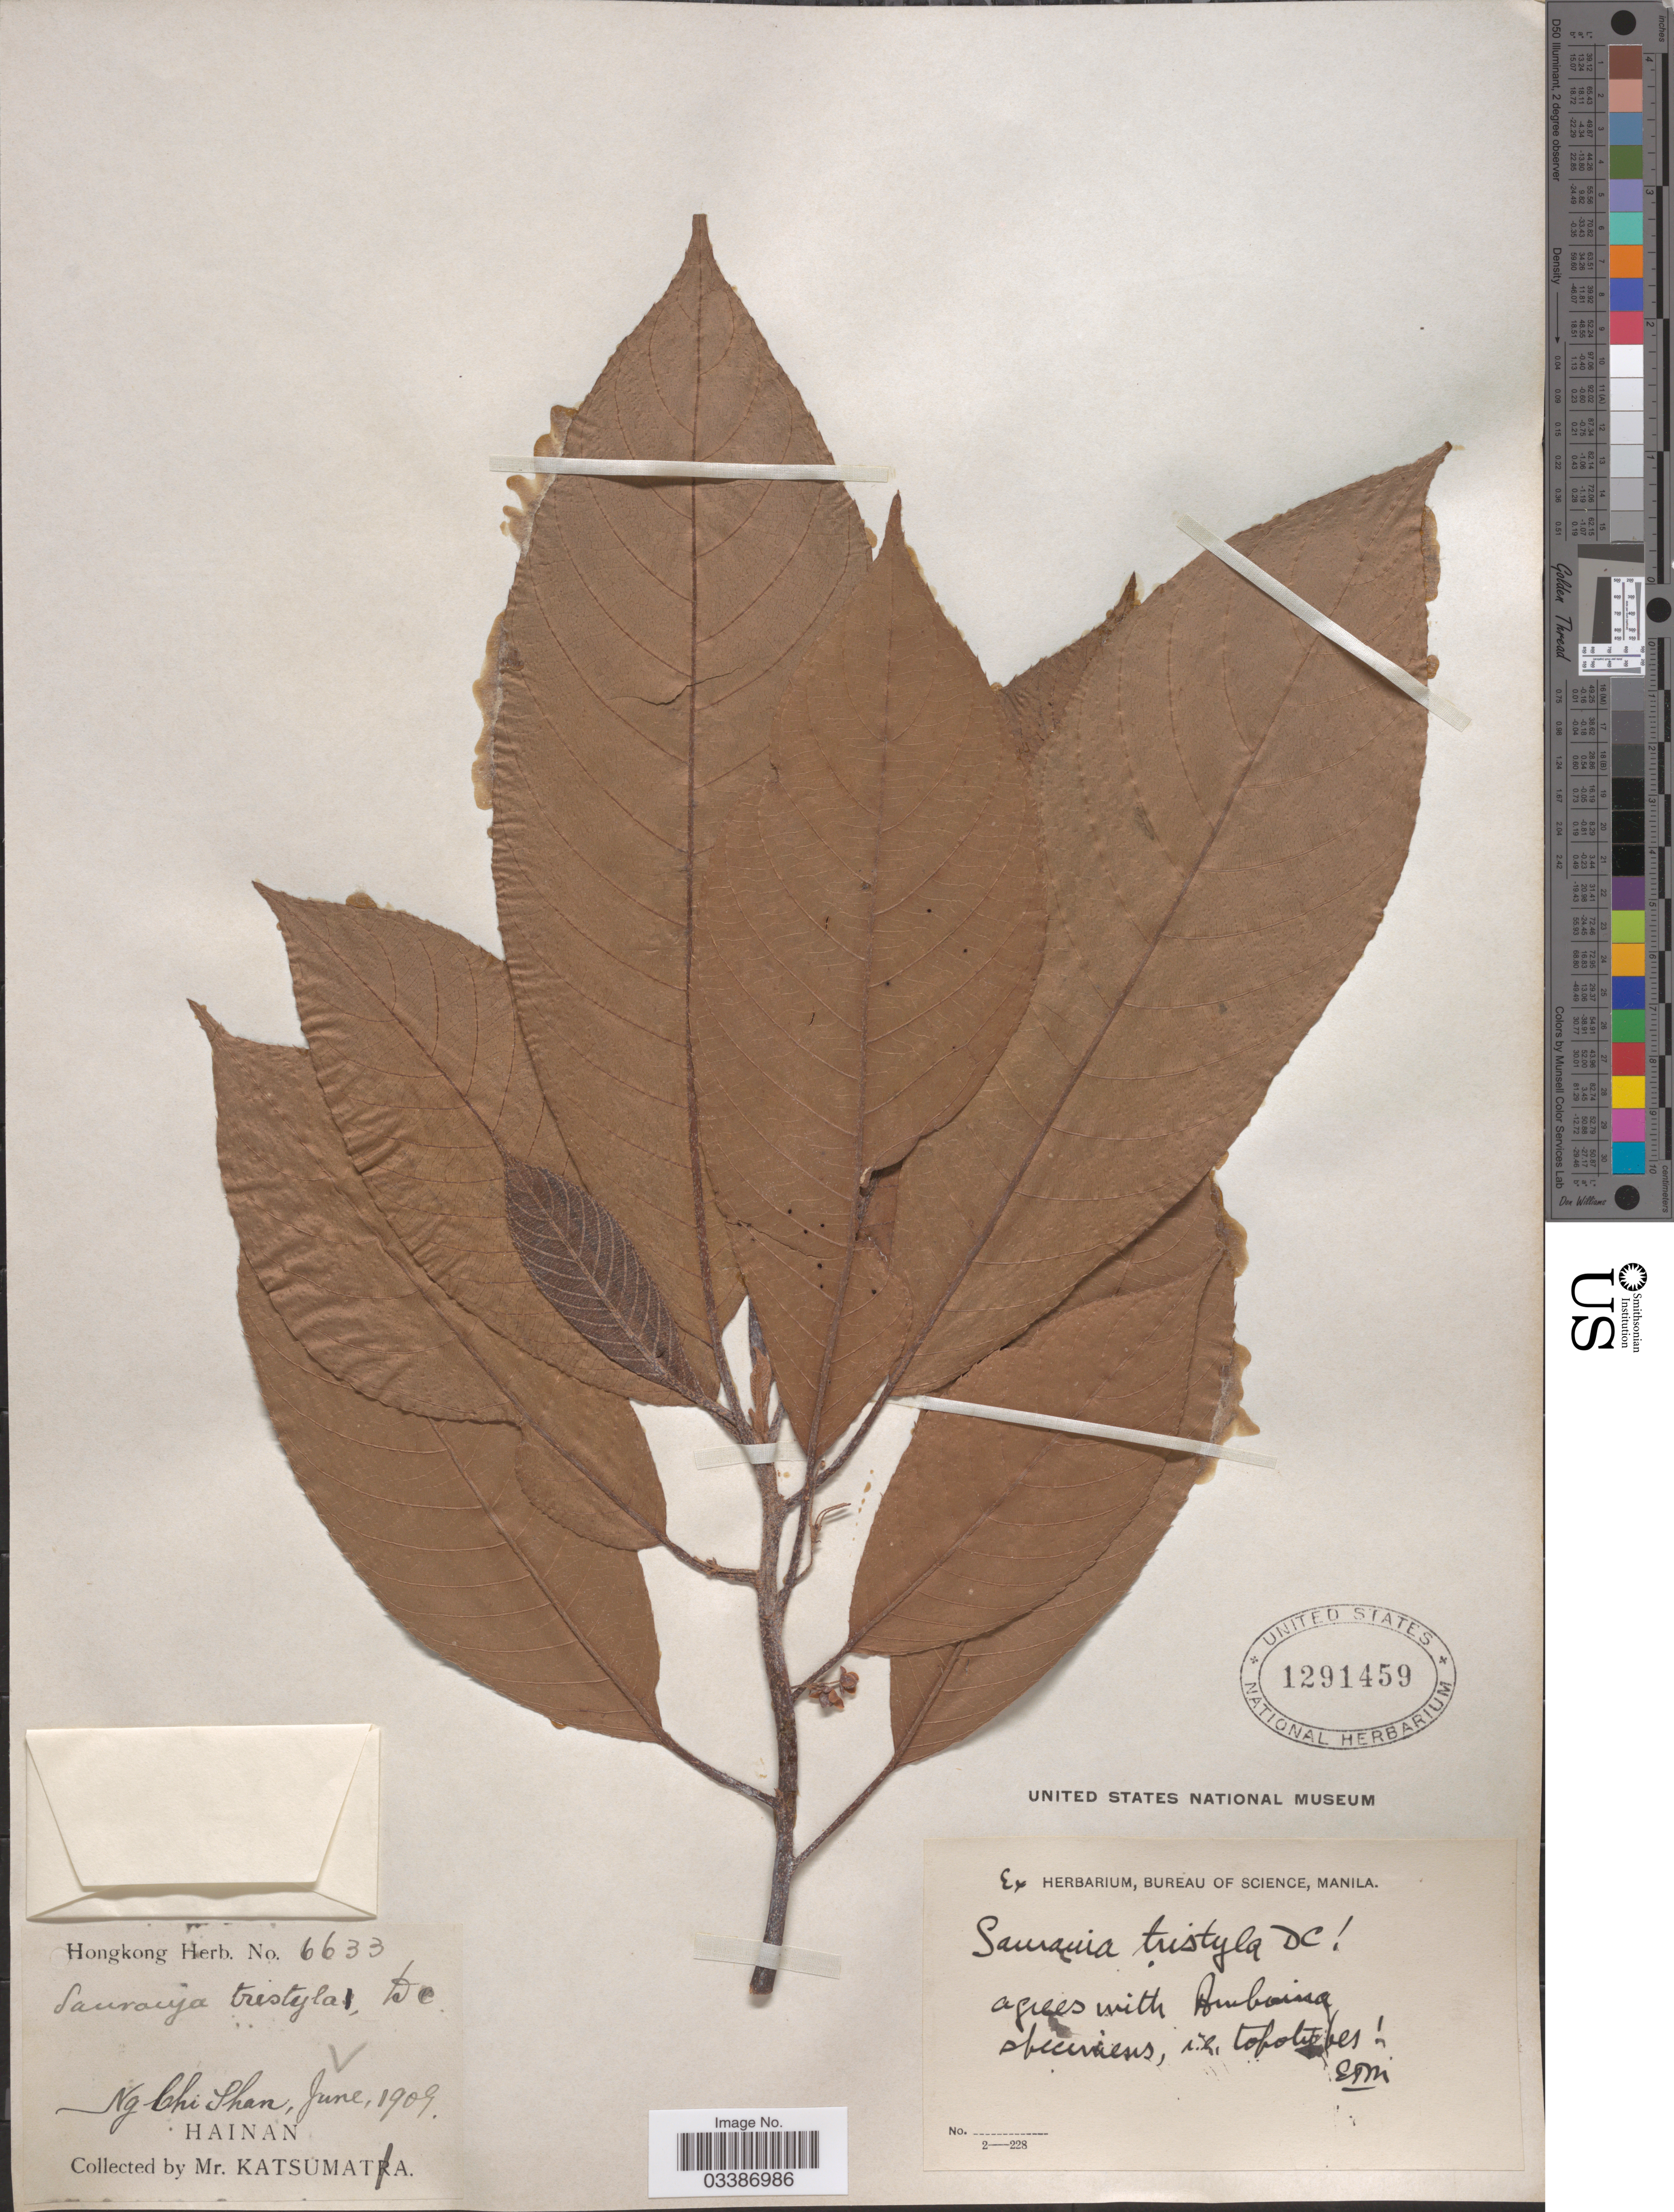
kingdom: Plantae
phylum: Tracheophyta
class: Magnoliopsida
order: Ericales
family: Actinidiaceae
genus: Saurauia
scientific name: Saurauia tristyla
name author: DC.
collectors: Mr. Katsumata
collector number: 6633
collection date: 1909-06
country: China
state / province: Hainan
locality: Ng Chi Shan.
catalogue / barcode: US 1291459